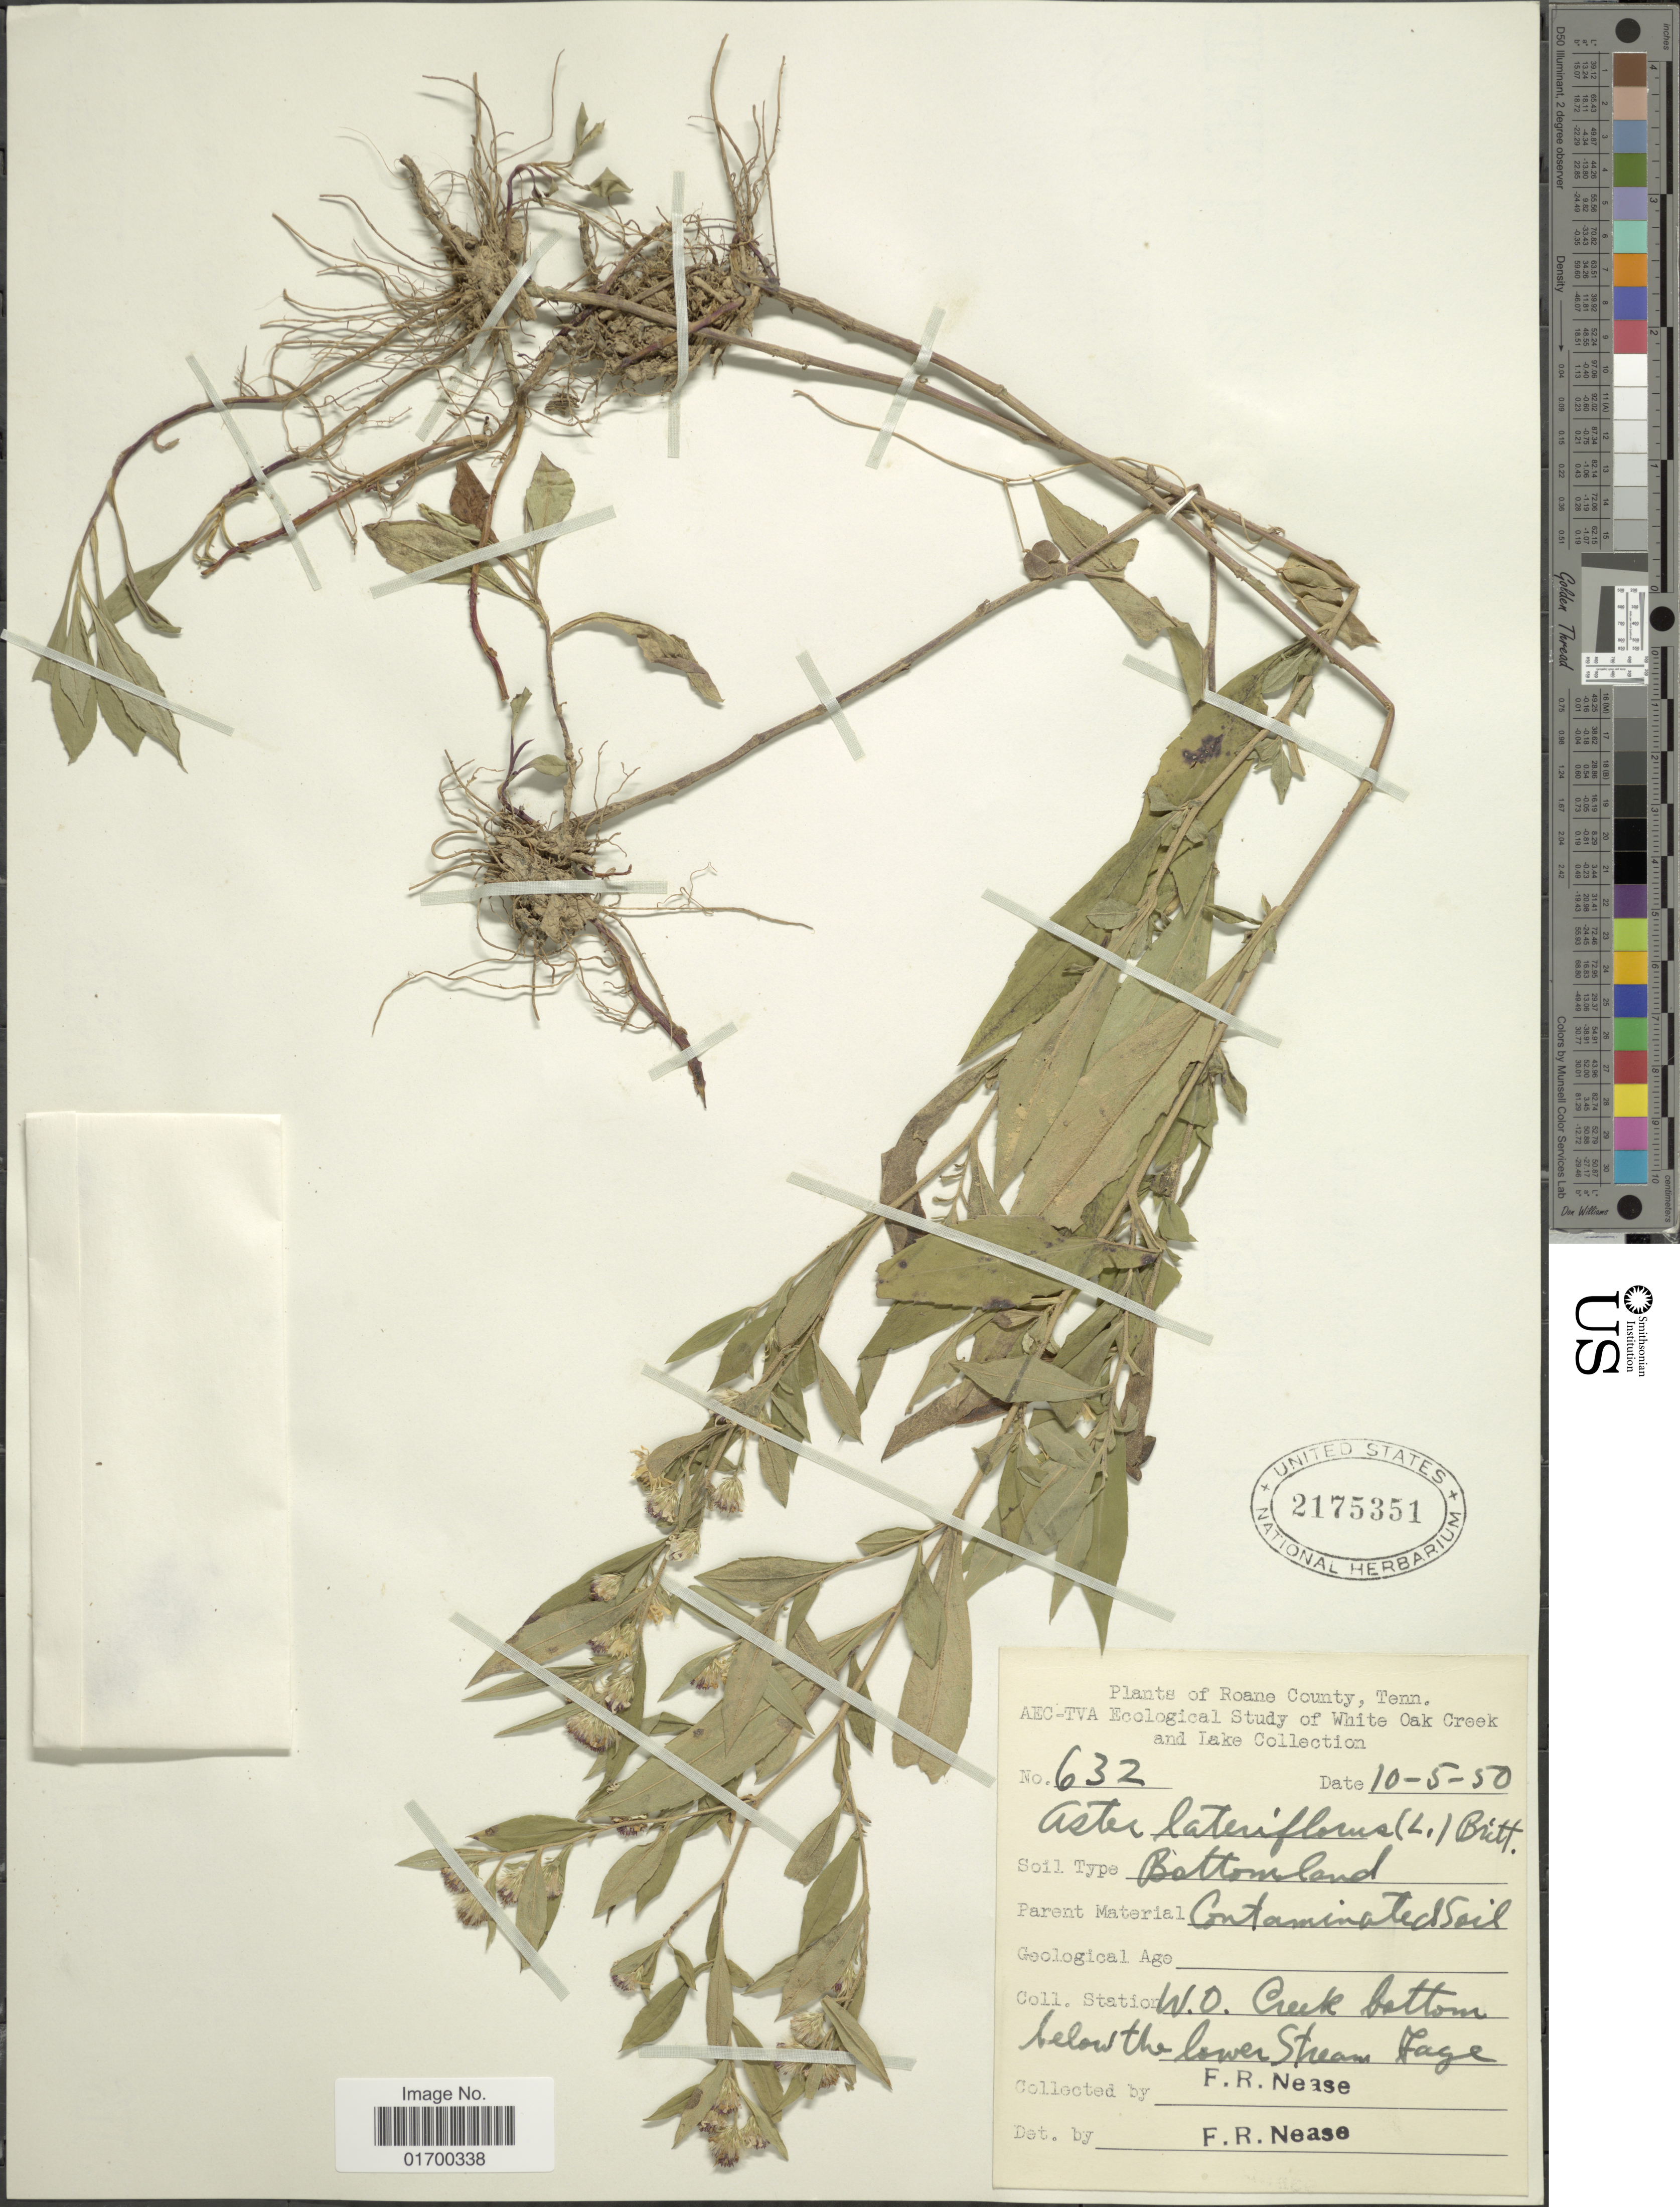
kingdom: Plantae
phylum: Tracheophyta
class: Magnoliopsida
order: Asterales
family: Asteraceae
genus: Symphyotrichum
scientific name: Symphyotrichum lateriflorum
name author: (L.) Á. Löve & D. Löve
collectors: F. Nease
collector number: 632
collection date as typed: Transcribed d/m/y: 5/10/50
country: United States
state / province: Tennessee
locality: Roane County, Tenn., W.O. Creek bottom below the lower Stream Gage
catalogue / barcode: US 2175351